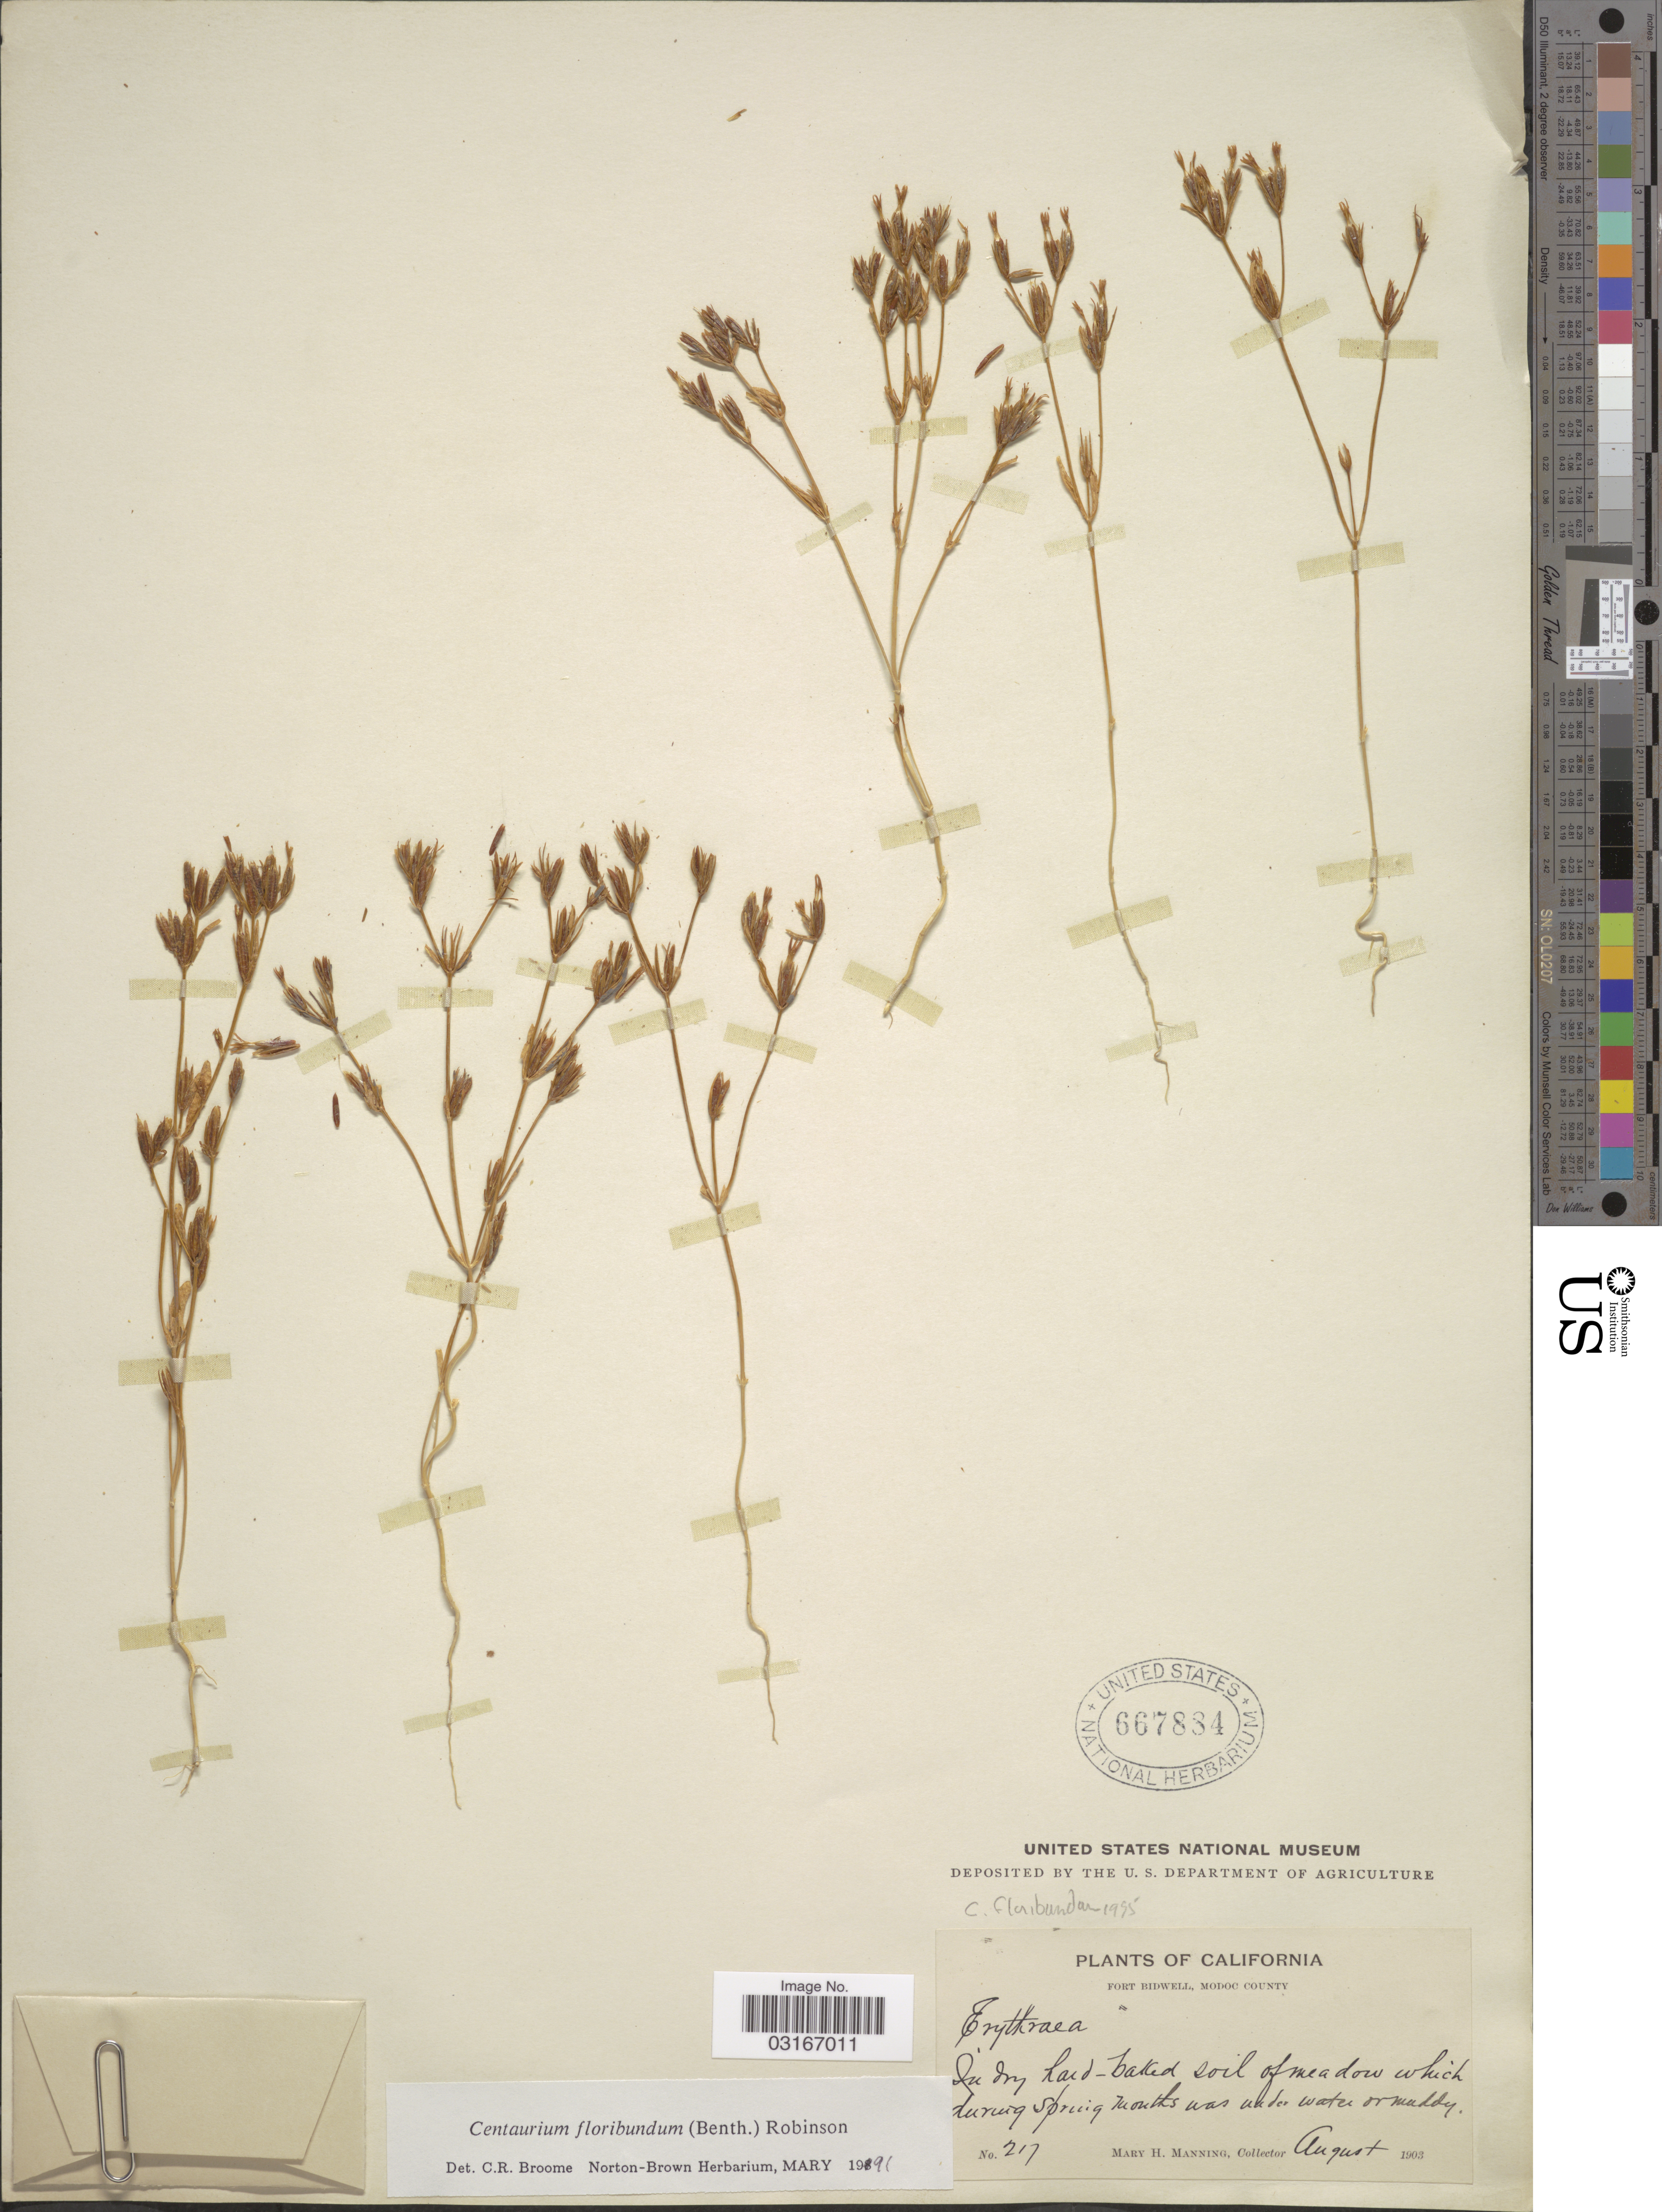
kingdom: Plantae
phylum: Tracheophyta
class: Magnoliopsida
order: Gentianales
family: Gentianaceae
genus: Centaurium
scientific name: Centaurium floribundum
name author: (Benth.) B.L. Rob.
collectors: M. Manning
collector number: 217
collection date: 1903-08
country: United States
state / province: California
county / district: Modoc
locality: Fort Bidwell, Modoc County.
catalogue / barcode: US 667884